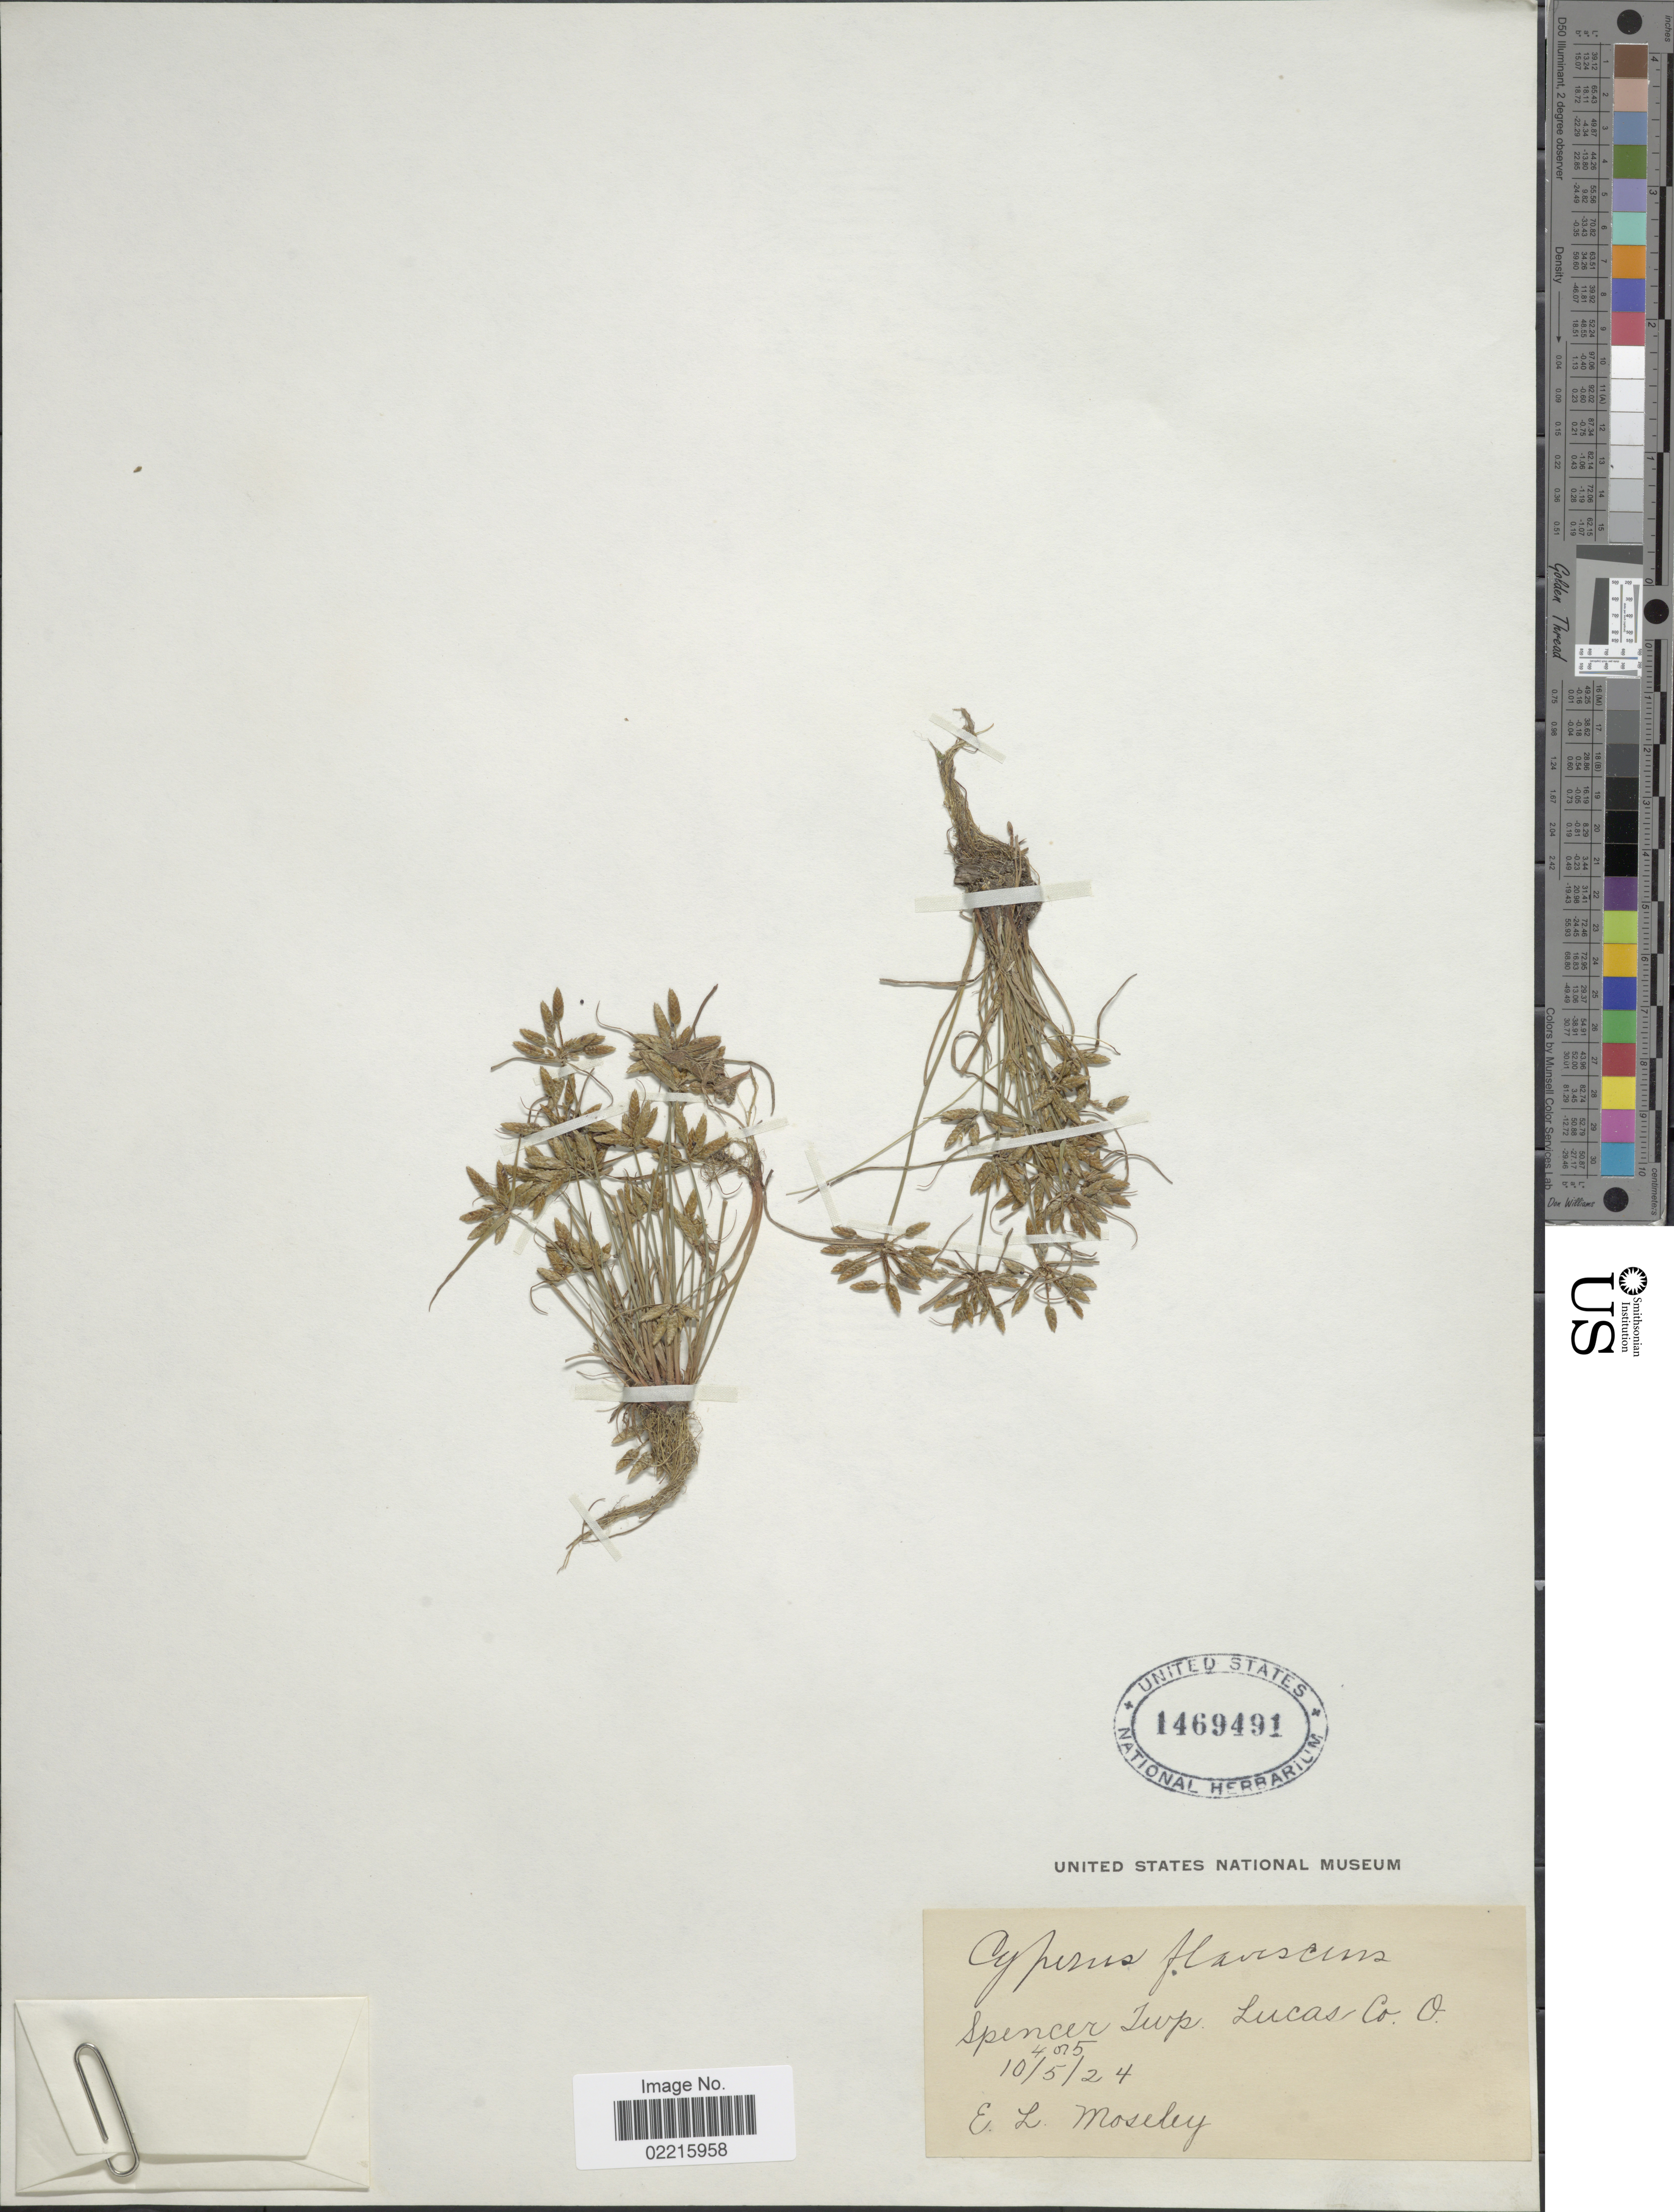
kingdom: Plantae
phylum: Tracheophyta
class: Liliopsida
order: Poales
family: Cyperaceae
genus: Cyperus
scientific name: Cyperus flavescens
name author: L.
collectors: E. Moseley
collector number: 4015*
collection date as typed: Transcribed d/m/y: 5/10/24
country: United States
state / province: Ohio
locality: Spencer Twp. Lucas Co.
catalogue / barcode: US 1469491